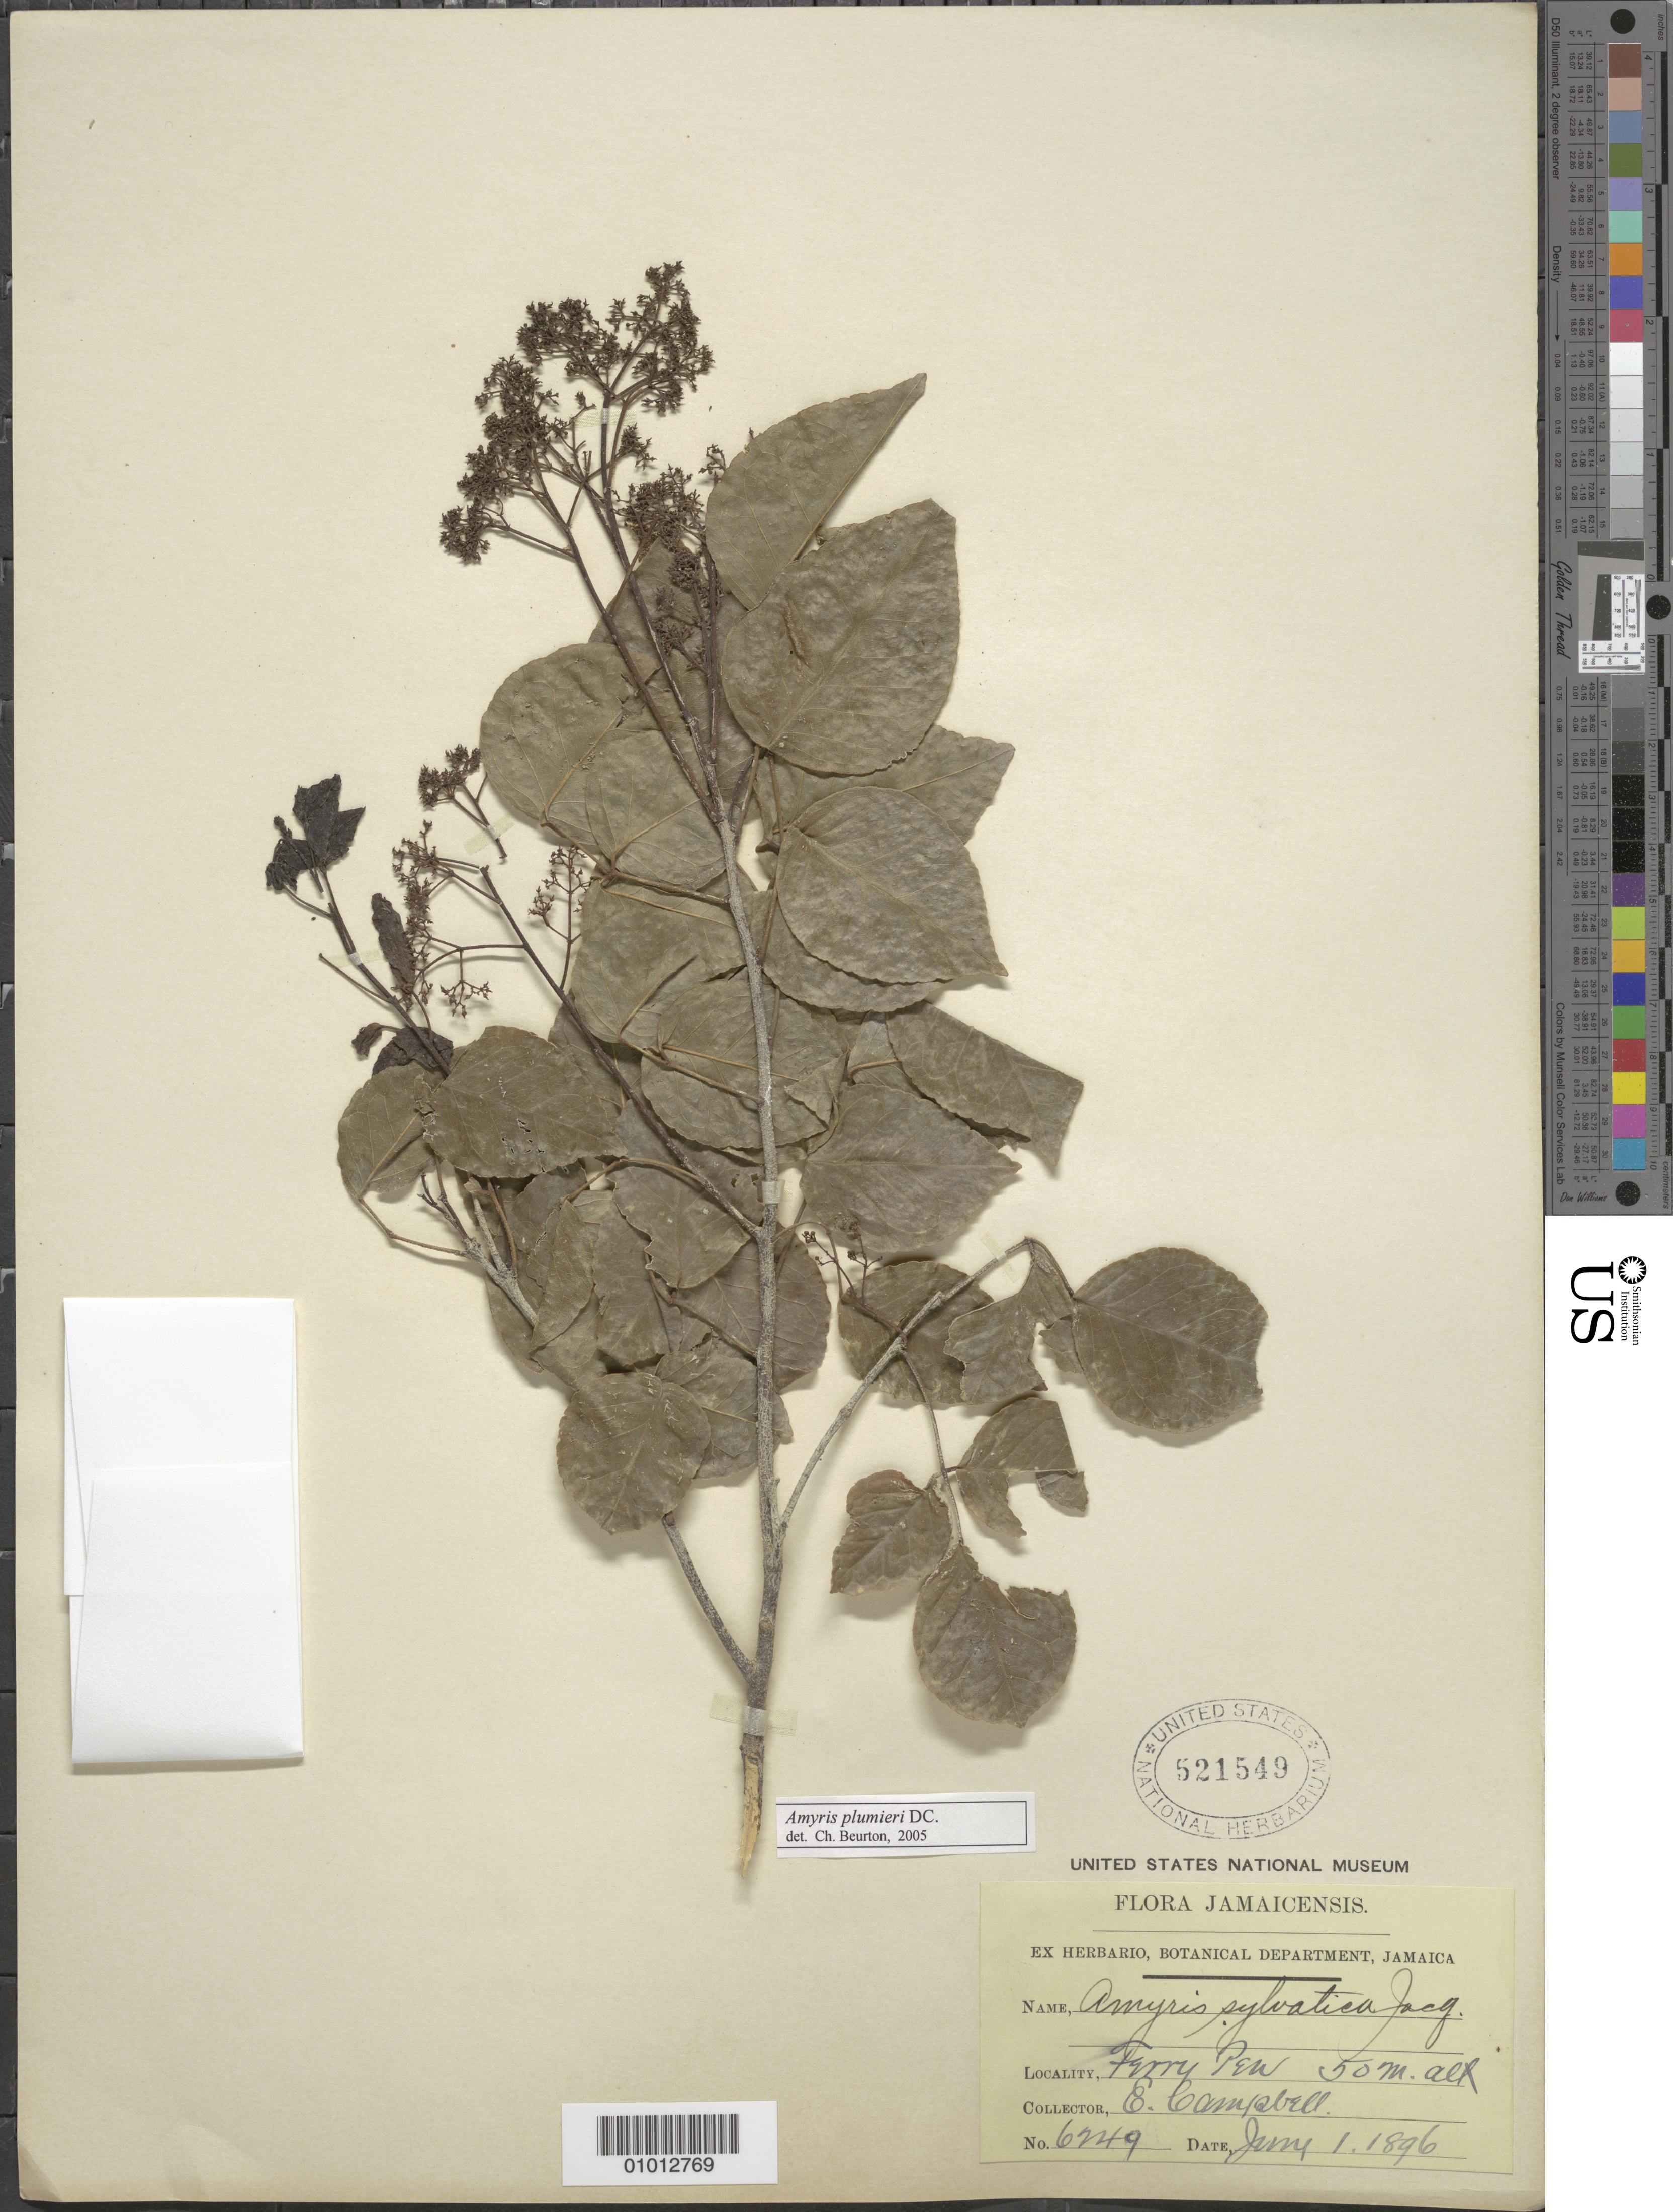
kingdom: Plantae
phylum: Tracheophyta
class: Magnoliopsida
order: Sapindales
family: Rutaceae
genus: Amyris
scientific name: Amyris plumieri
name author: DC.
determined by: Beurton, C.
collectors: E. Campbell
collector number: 6249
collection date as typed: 01 Jun 1896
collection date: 1896-06-01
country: Jamaica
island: Jamaica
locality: Ferry Pen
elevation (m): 50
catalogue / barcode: US 521549